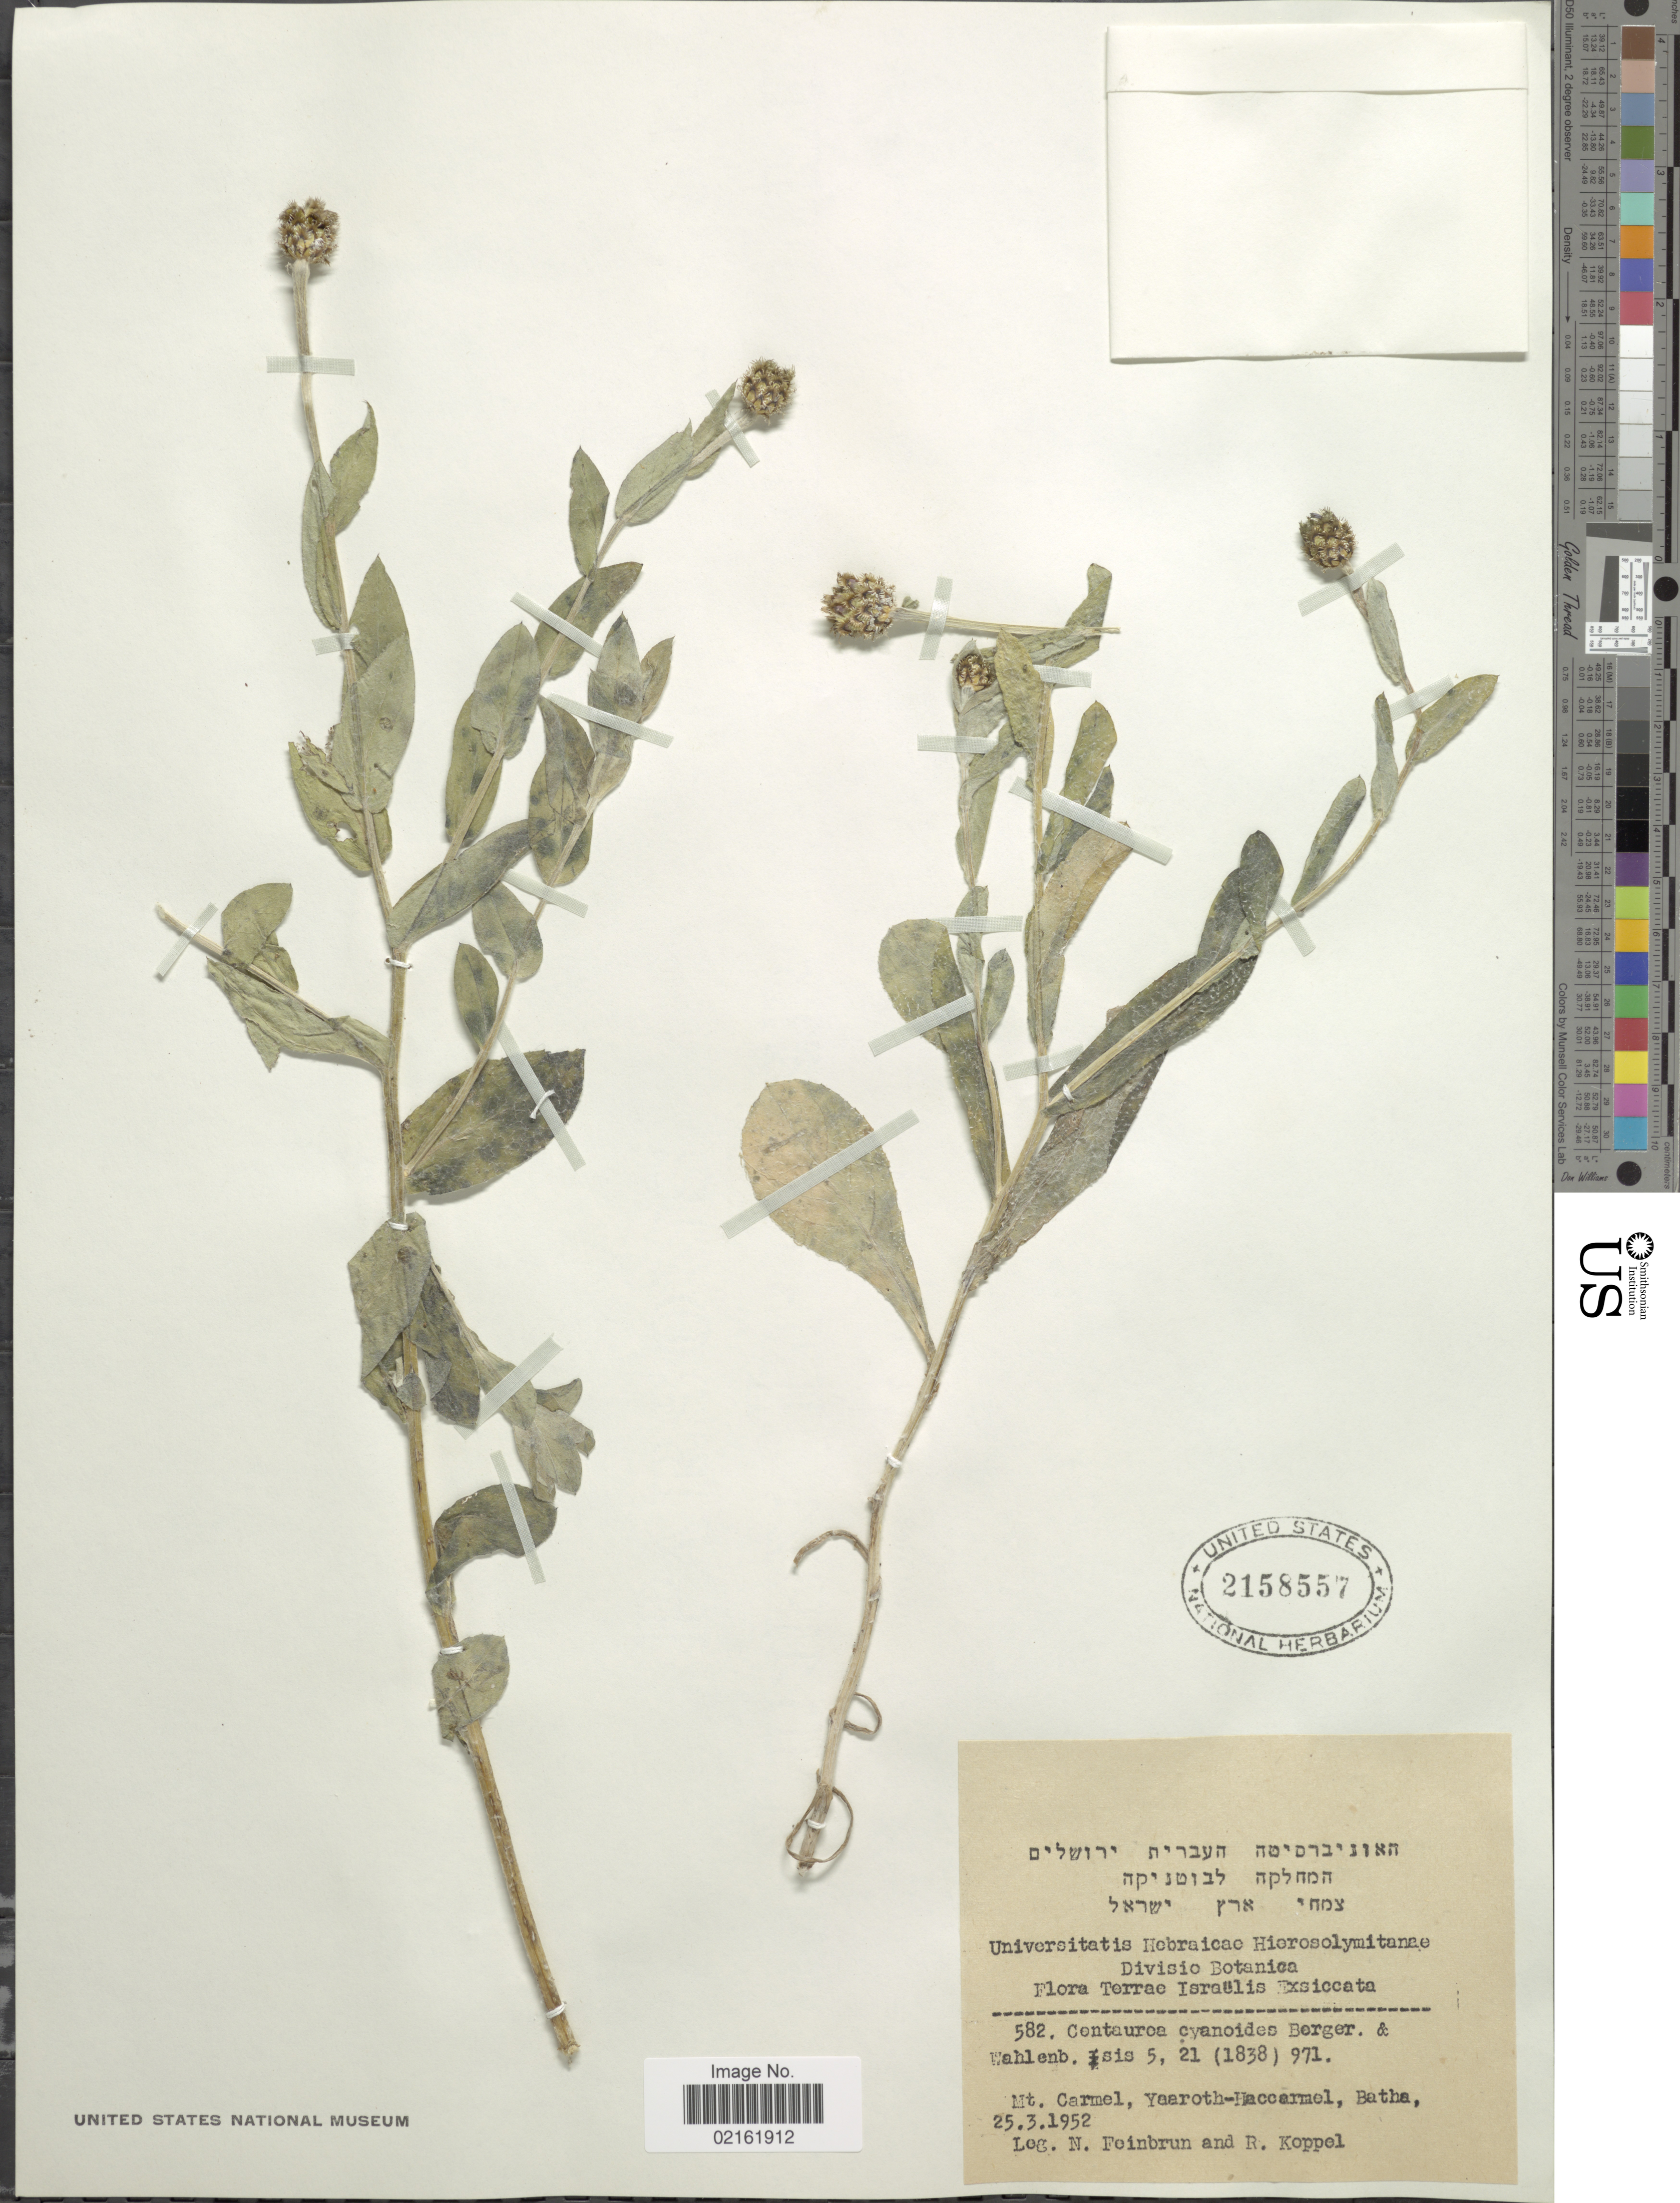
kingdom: Plantae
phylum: Tracheophyta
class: Magnoliopsida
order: Asterales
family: Asteraceae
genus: Centaurea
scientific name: Centaurea triumfetti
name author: All.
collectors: N. Feinbrun & R. Koppel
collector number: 582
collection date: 1952-03-25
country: Israel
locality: Mt. Carmel, Yaaroth-Haccarmel, Batha [interpreted]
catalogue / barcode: US 2158557